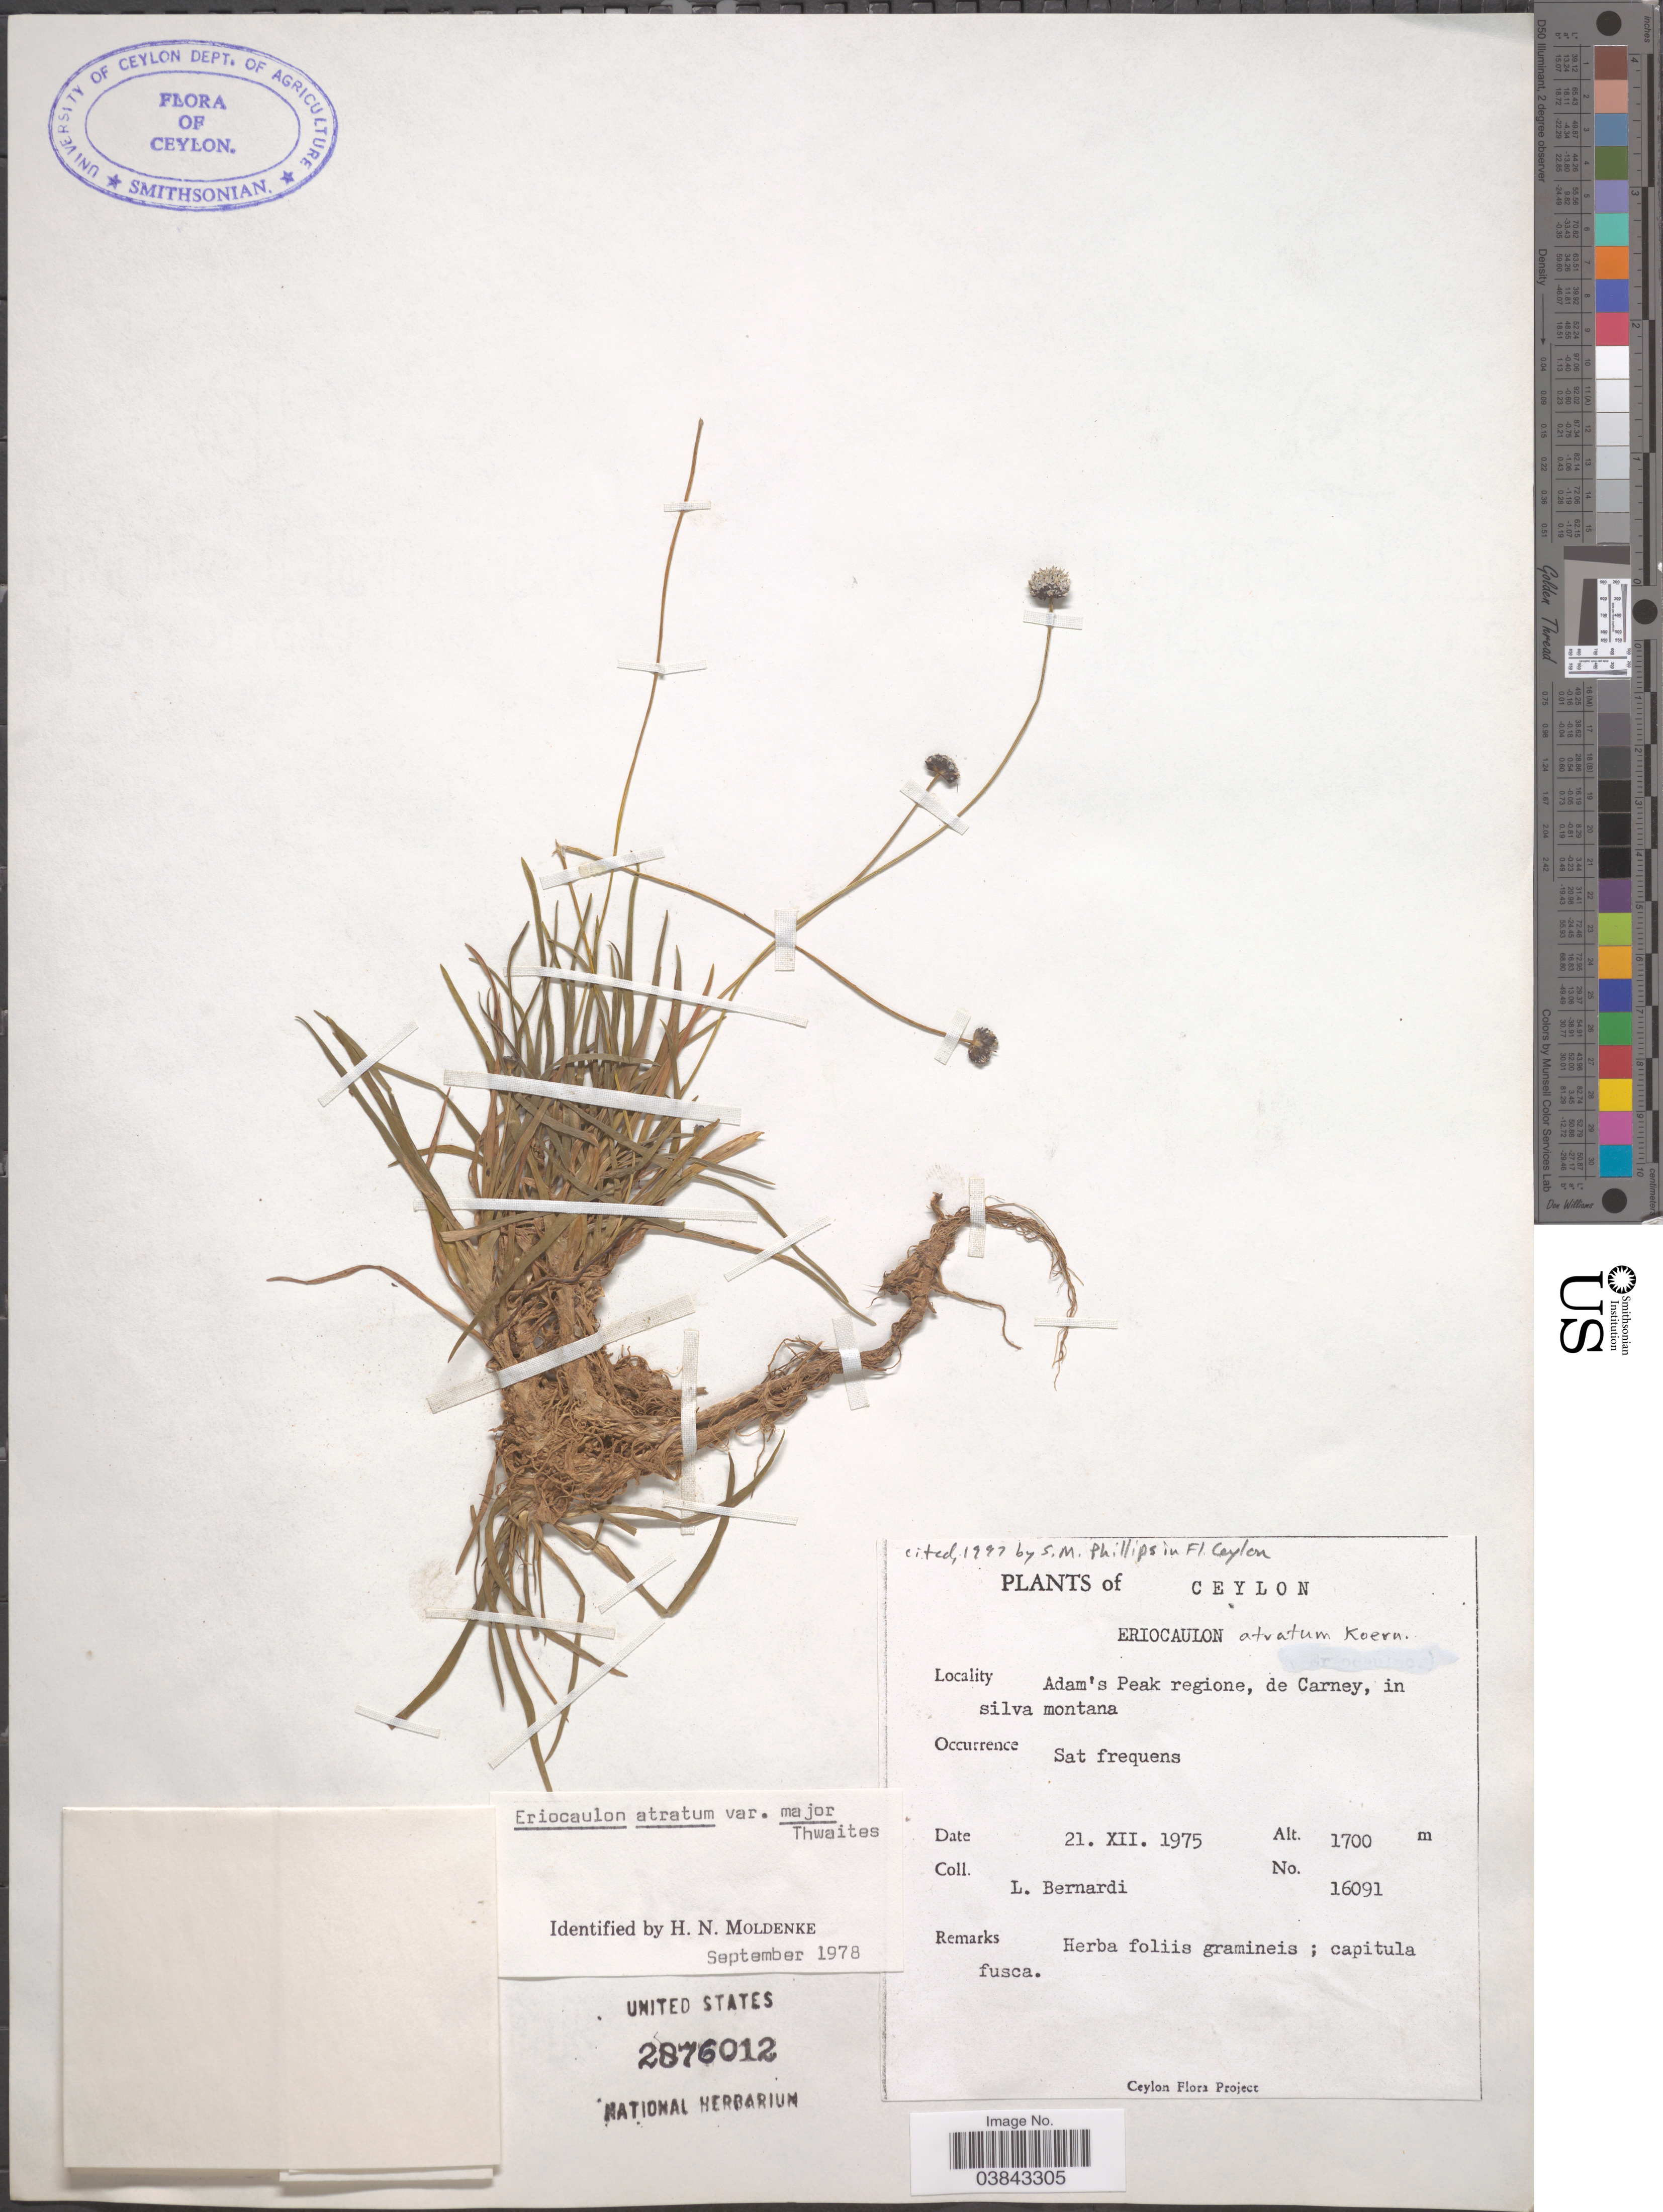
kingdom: Plantae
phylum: Tracheophyta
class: Liliopsida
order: Poales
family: Eriocaulaceae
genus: Eriocaulon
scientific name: Eriocaulon atratum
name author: Körn.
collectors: L. Bernardi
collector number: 16091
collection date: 1975-12-21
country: Sri Lanka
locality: Ceylon. Adam's Peak regione, de Carney, in silva montana.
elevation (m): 1700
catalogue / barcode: US 2876012